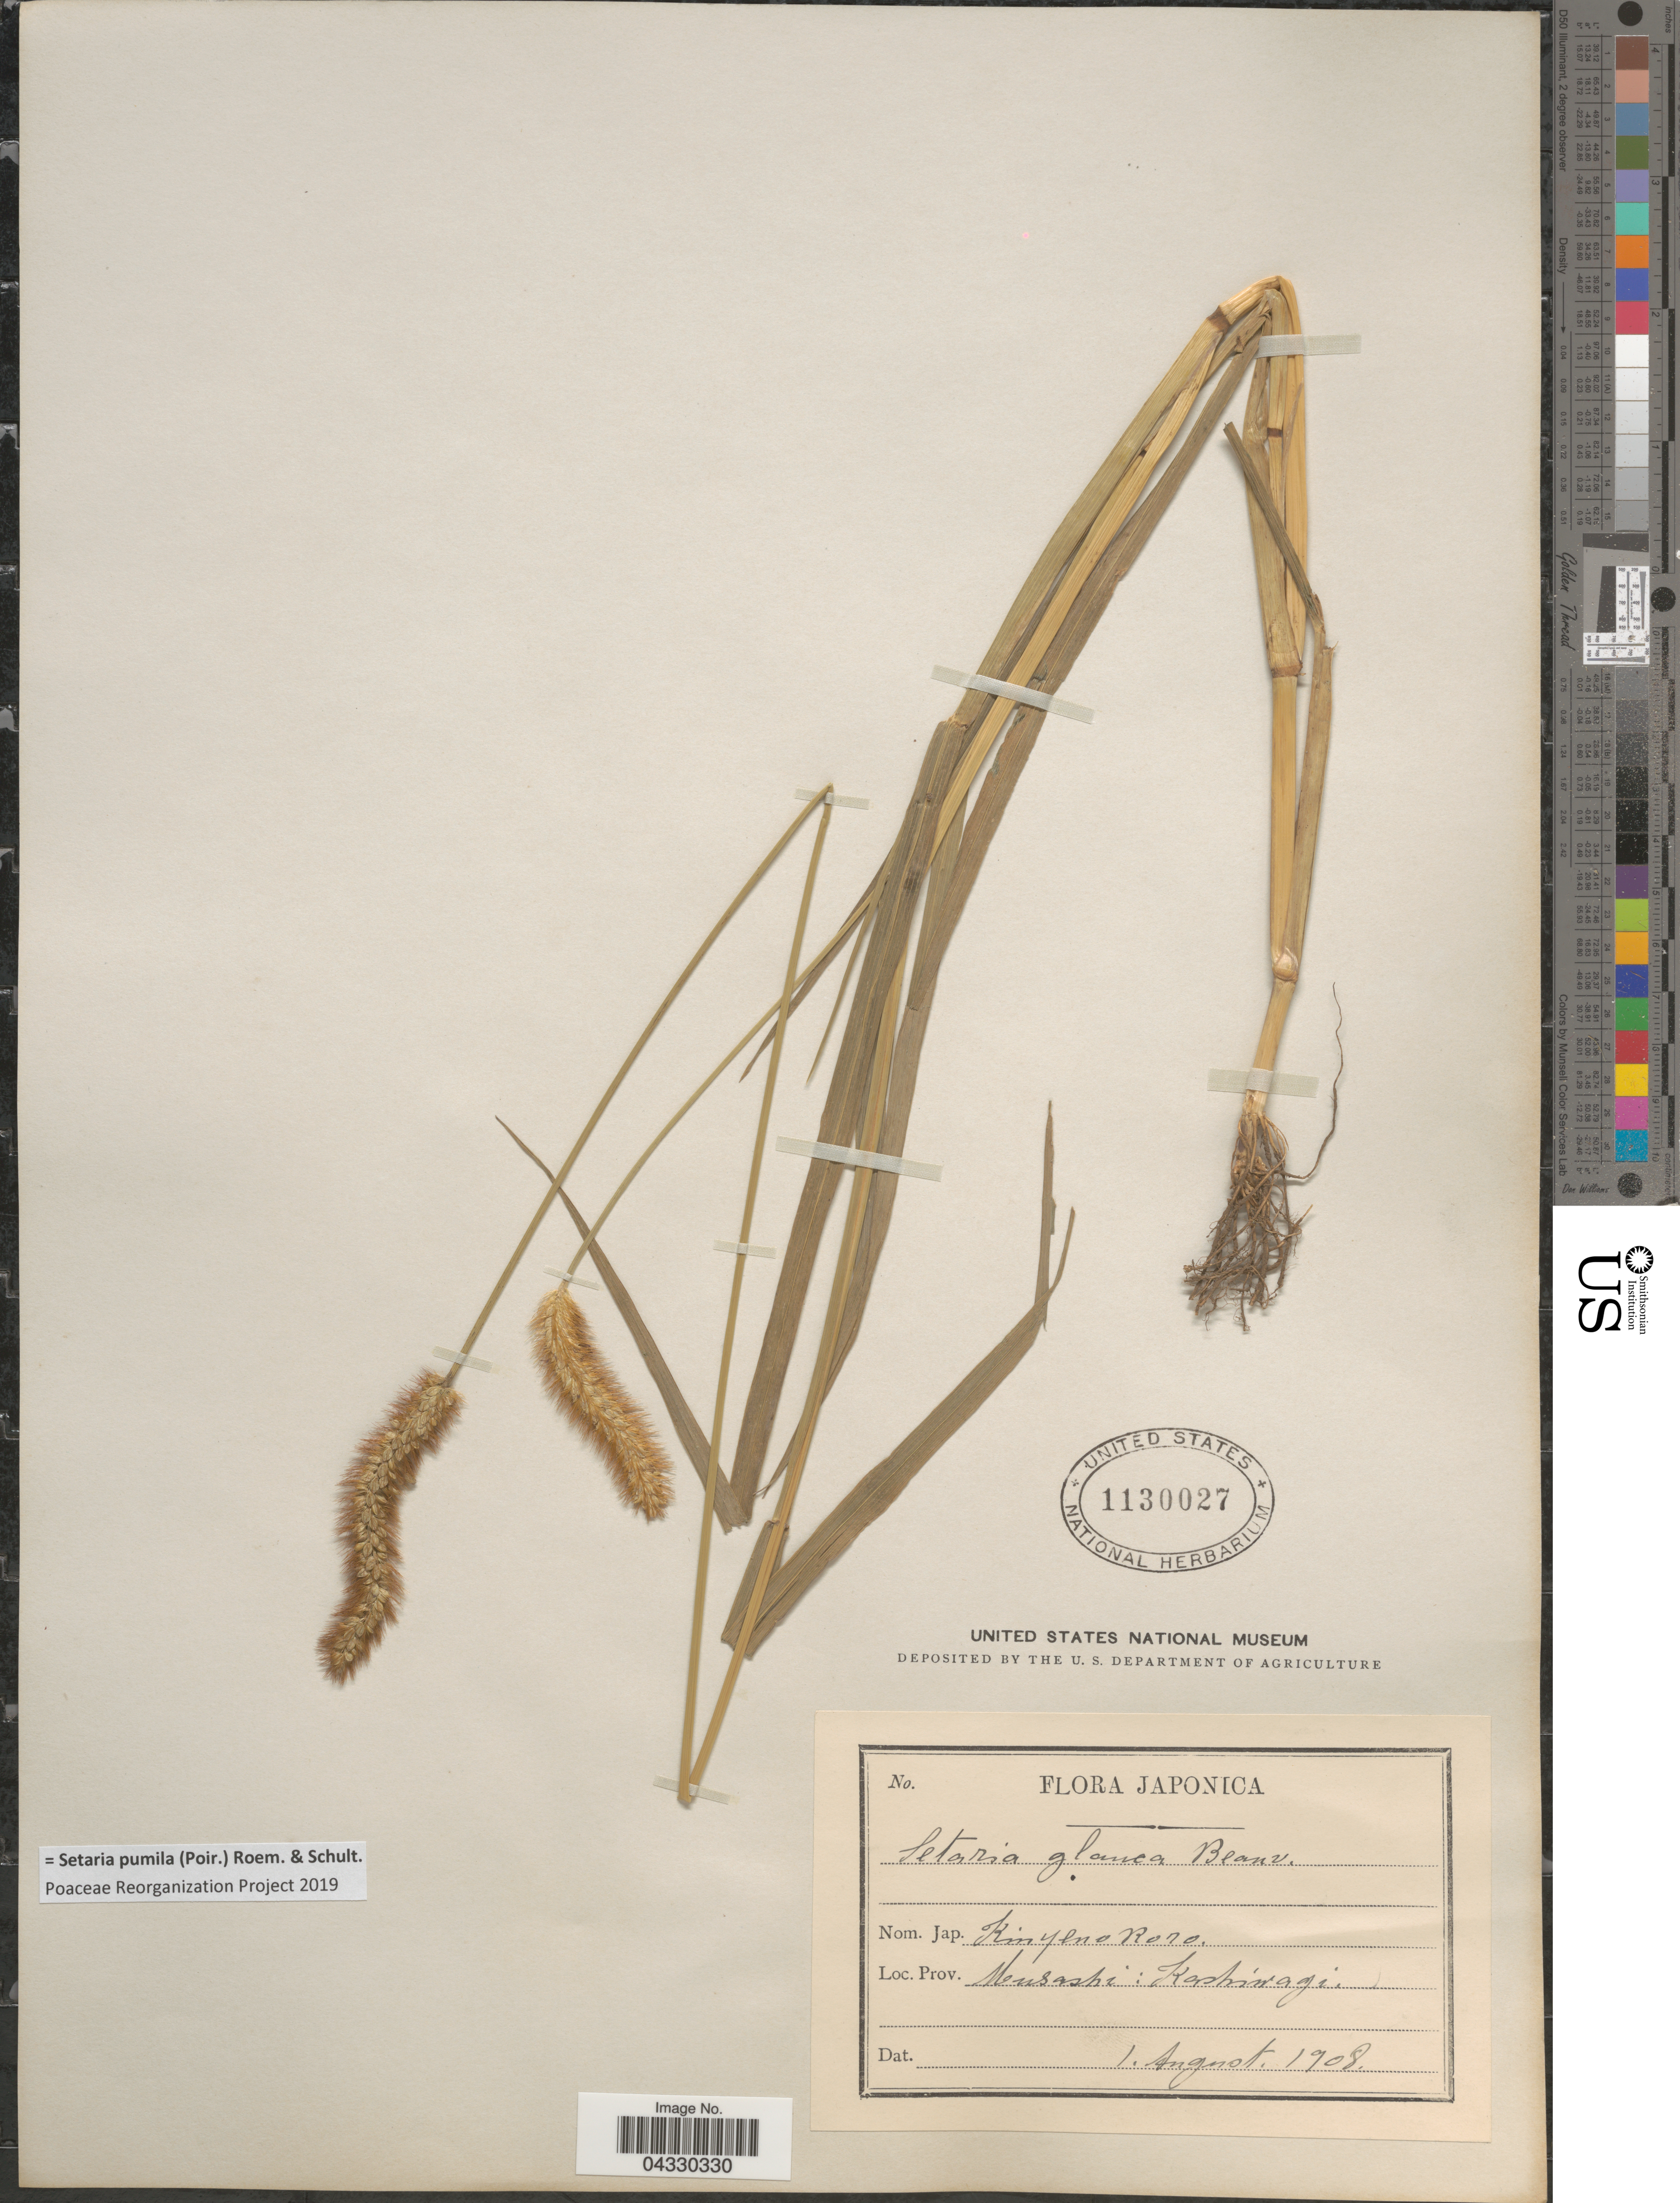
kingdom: Plantae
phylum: Tracheophyta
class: Liliopsida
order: Poales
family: Poaceae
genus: Setaria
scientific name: Setaria pumila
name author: (Poir.) Roem. & Schult.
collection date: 1908-08-01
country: Japan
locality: Musashi: Kashiwagi.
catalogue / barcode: US 1130027